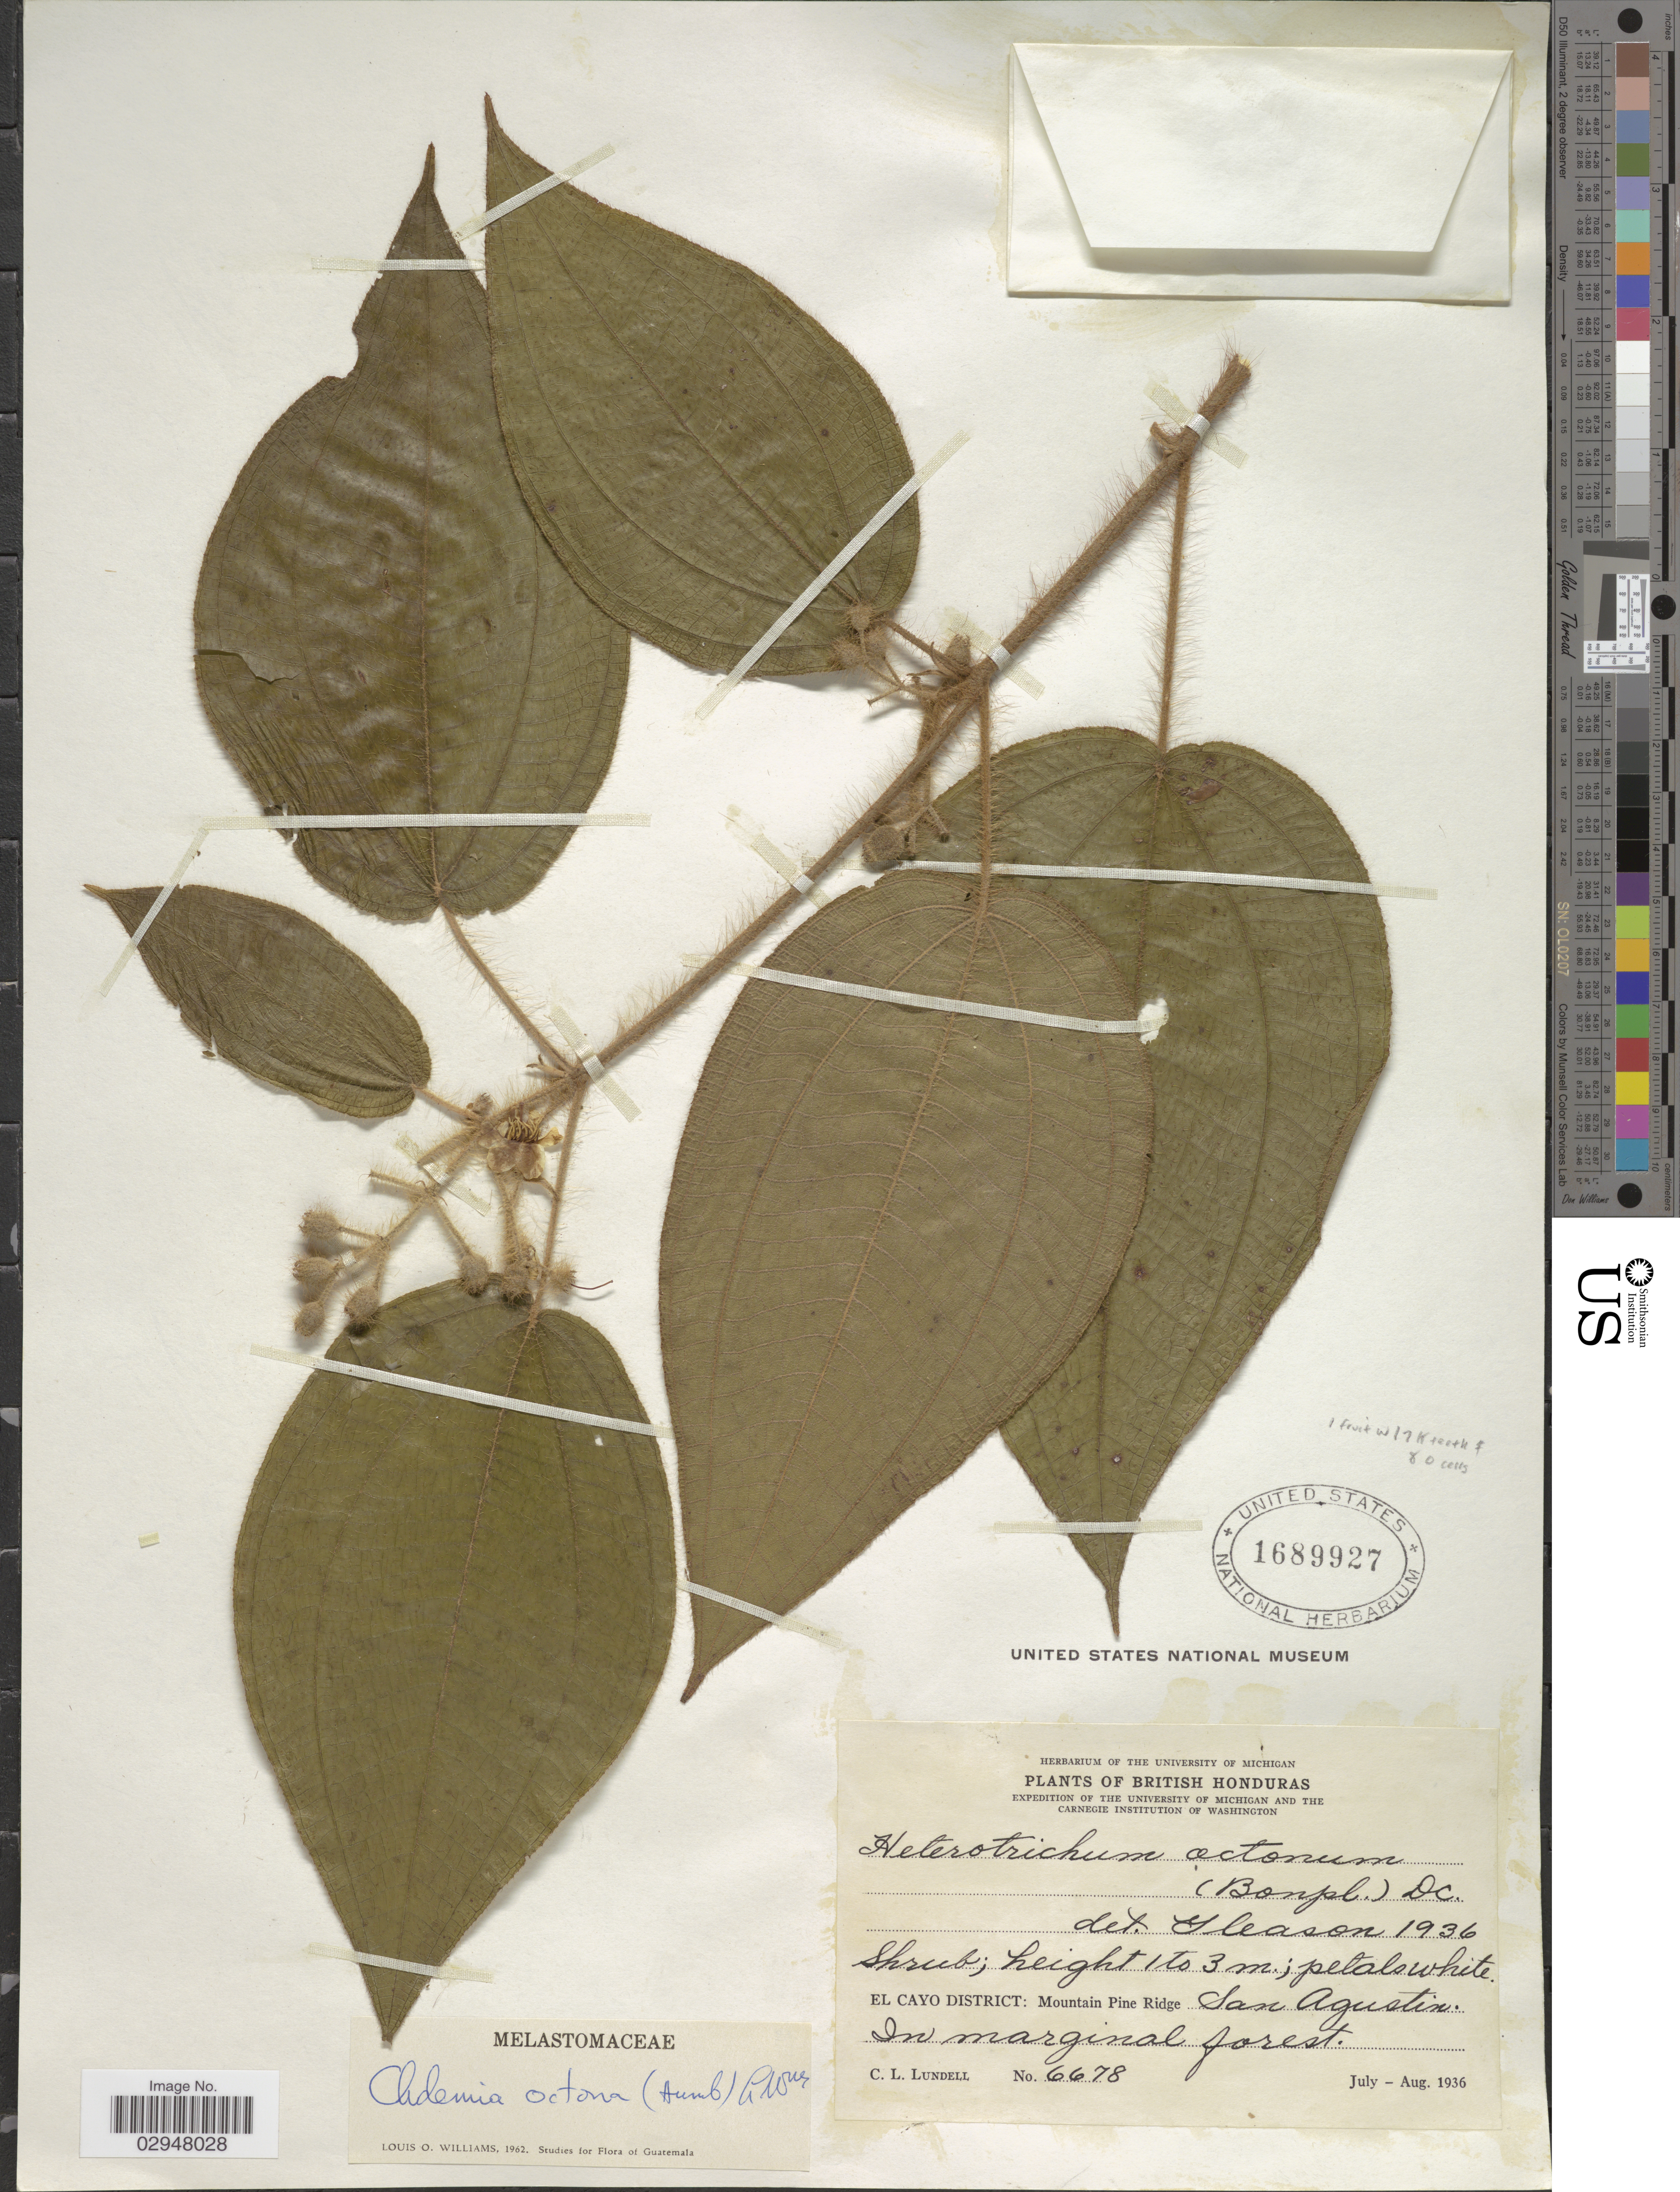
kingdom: Plantae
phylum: Tracheophyta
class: Magnoliopsida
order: Myrtales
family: Melastomataceae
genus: Clidemia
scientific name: Clidemia octona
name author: (Bonpl.) L.O. Williams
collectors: C. L. Lundell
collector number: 6678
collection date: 1936-07/1936-08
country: Belize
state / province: Cayo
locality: British Honduras, El Cayo District, Mountain Pine Ridge, San Augustin.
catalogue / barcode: US 1689927